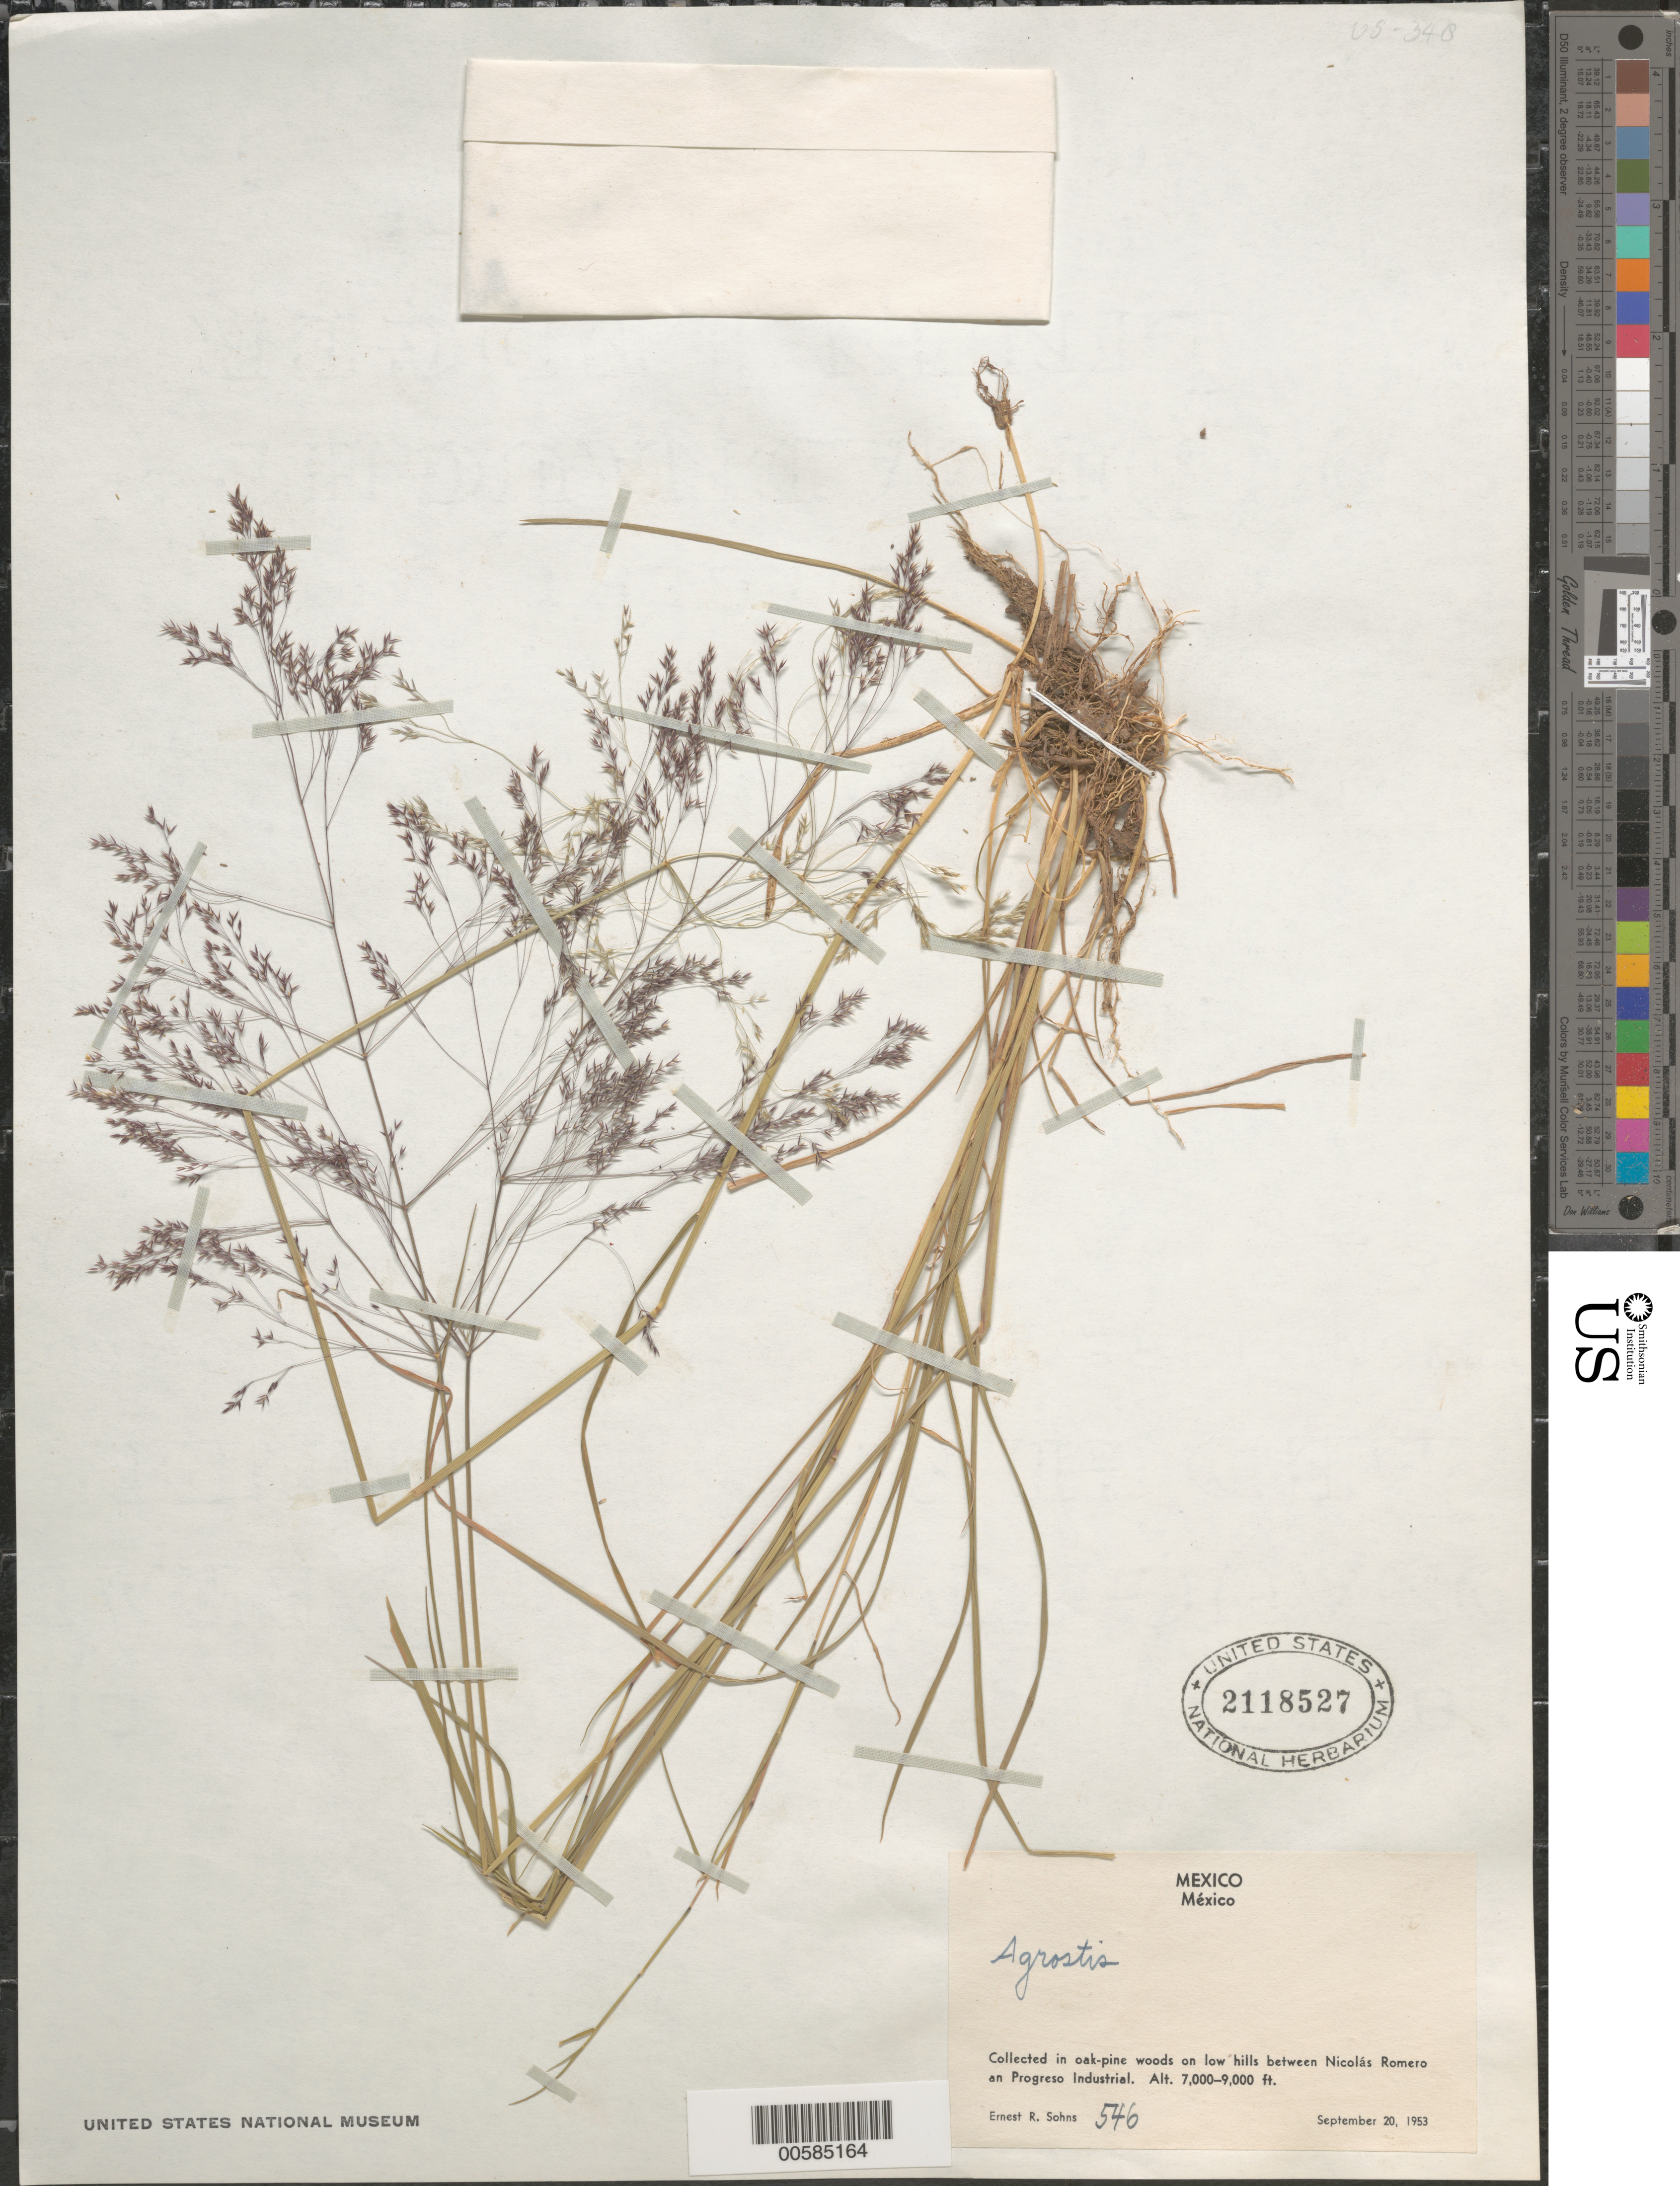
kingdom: Plantae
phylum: Tracheophyta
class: Liliopsida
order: Poales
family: Poaceae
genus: Agrostis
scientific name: Agrostis sp.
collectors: E. R. Sohns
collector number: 546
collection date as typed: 20 Sep 1953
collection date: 1953-09-20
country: Mexico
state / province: México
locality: Between Nicolás Romero an Progreso Industrial.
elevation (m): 2134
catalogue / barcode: US 2118527